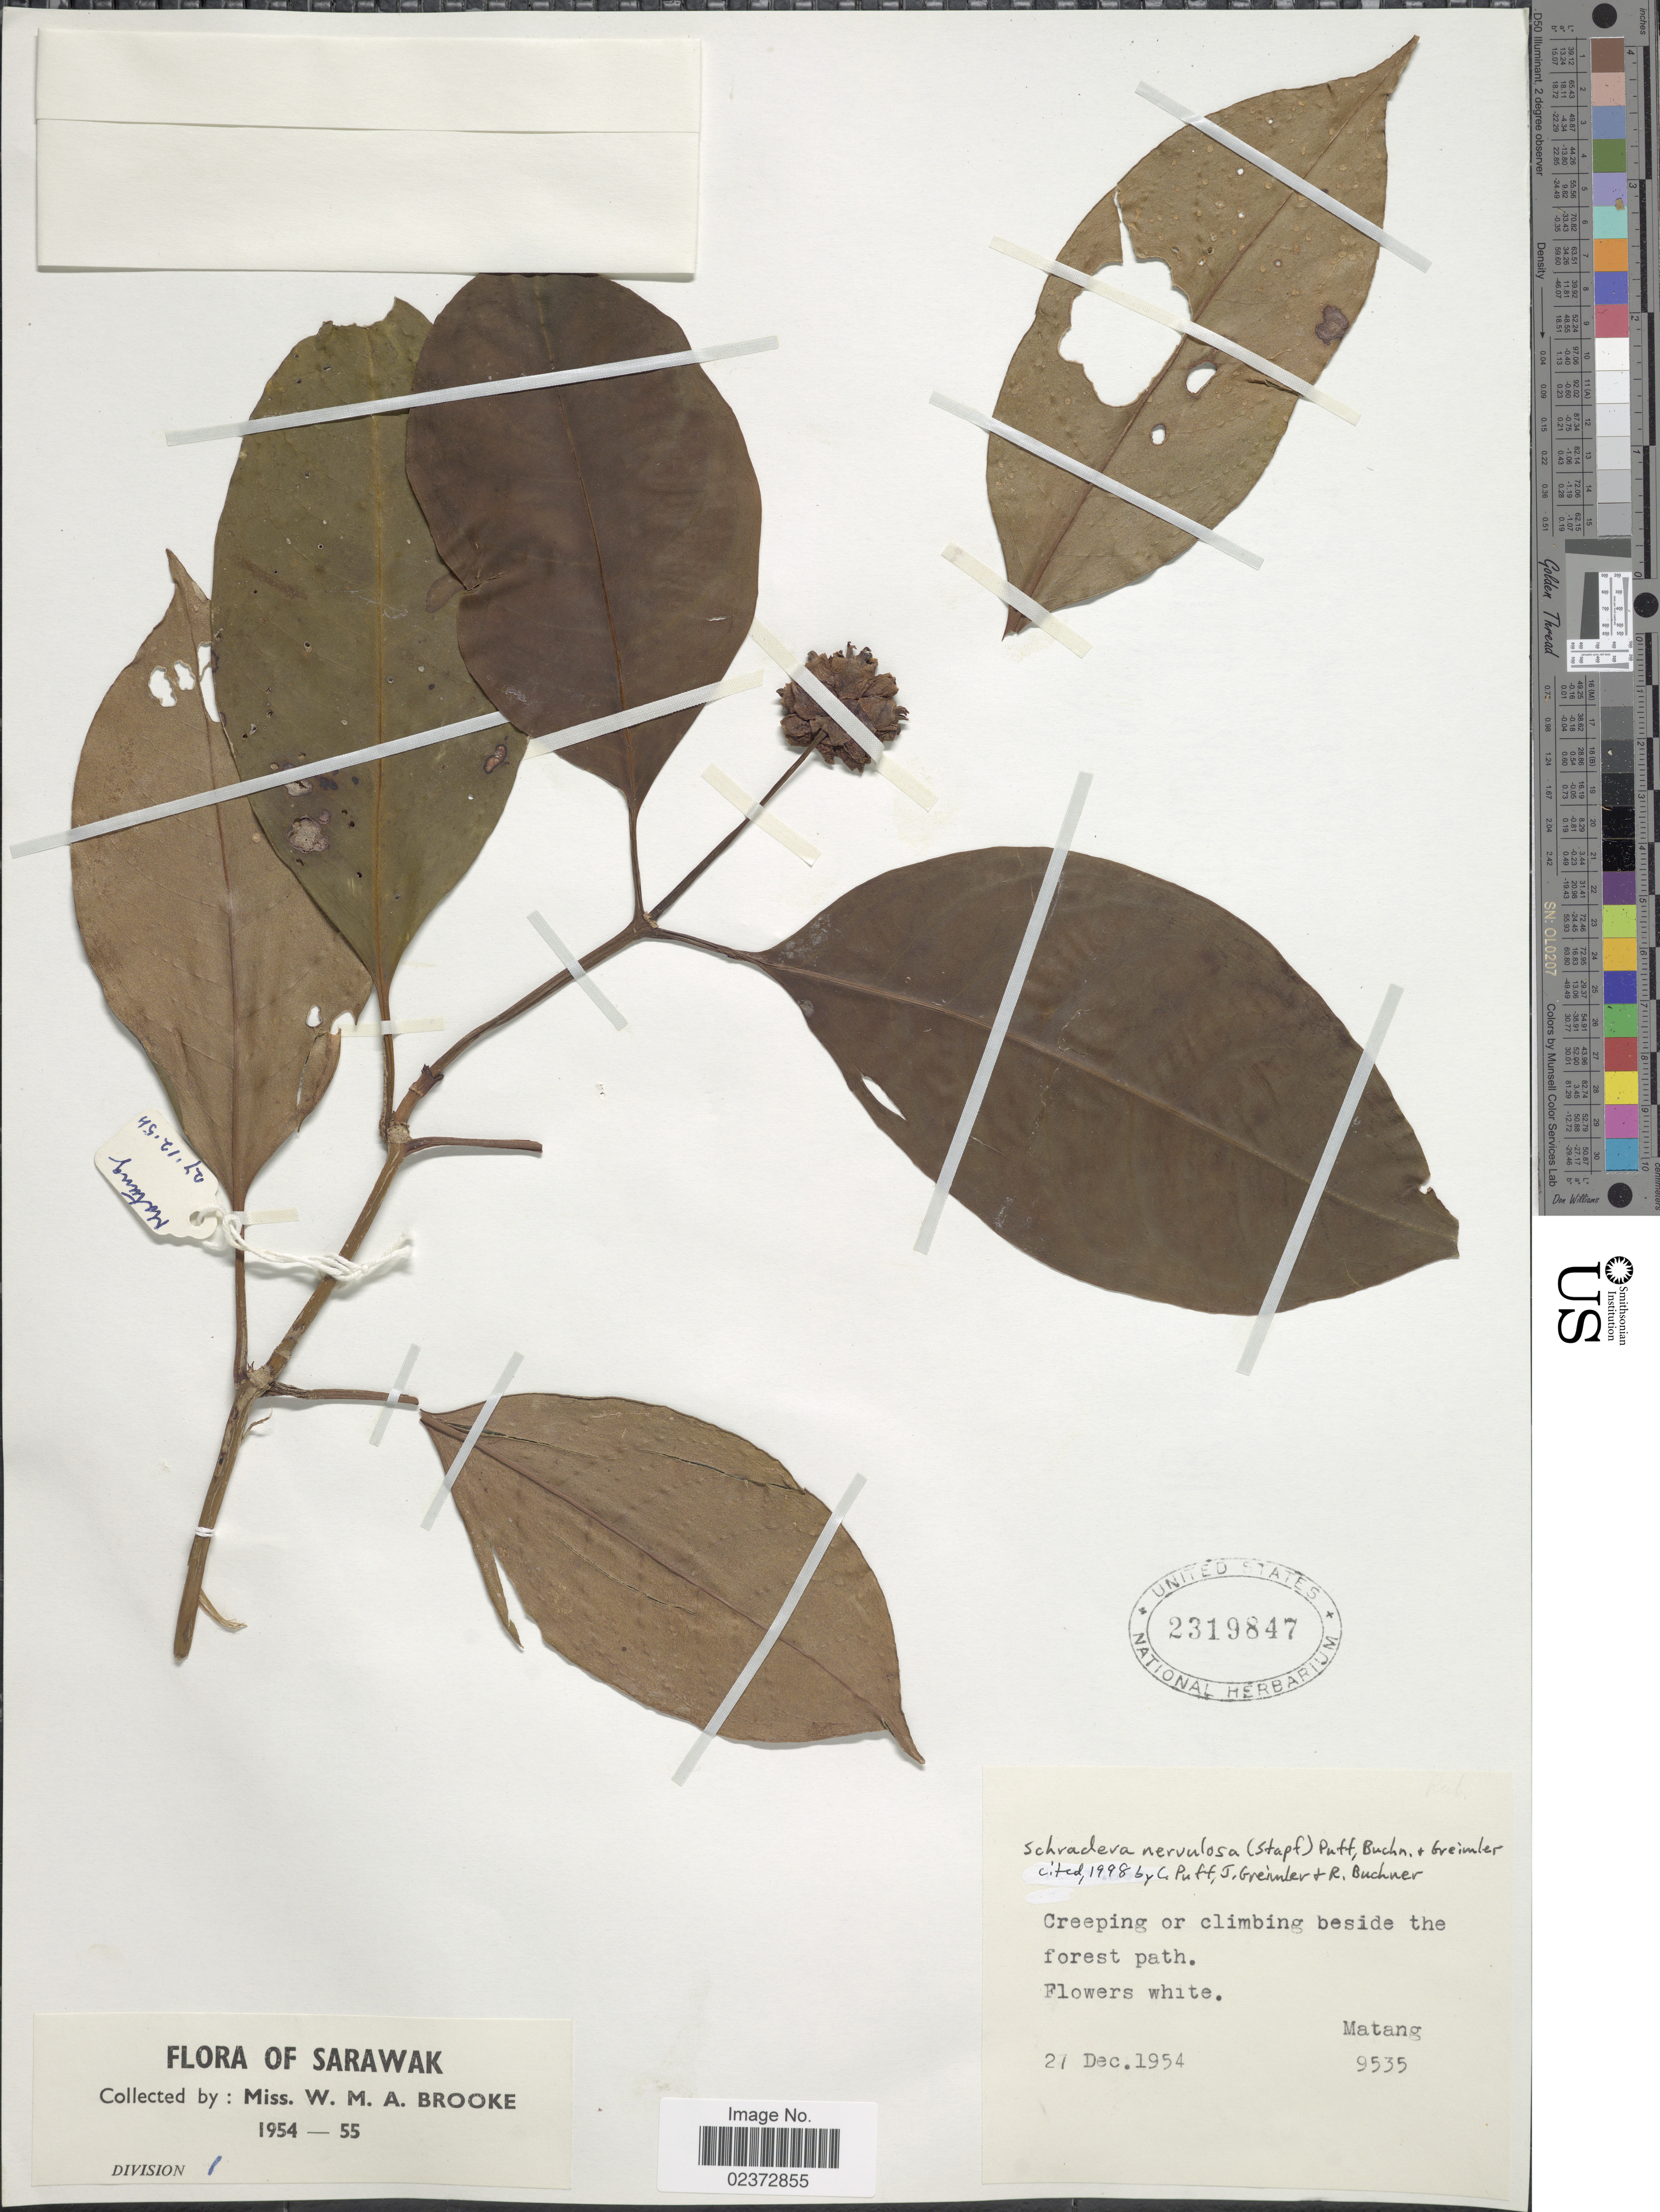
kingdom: Plantae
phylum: Tracheophyta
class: Magnoliopsida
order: Gentianales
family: Rubiaceae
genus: Schradera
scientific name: Schradera nervulosa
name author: (Stapf) Puff et al.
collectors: W. Brooke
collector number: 9535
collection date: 1954-12-27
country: Malaysia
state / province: Sarawak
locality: beside the forest path, Matang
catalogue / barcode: US 2319847